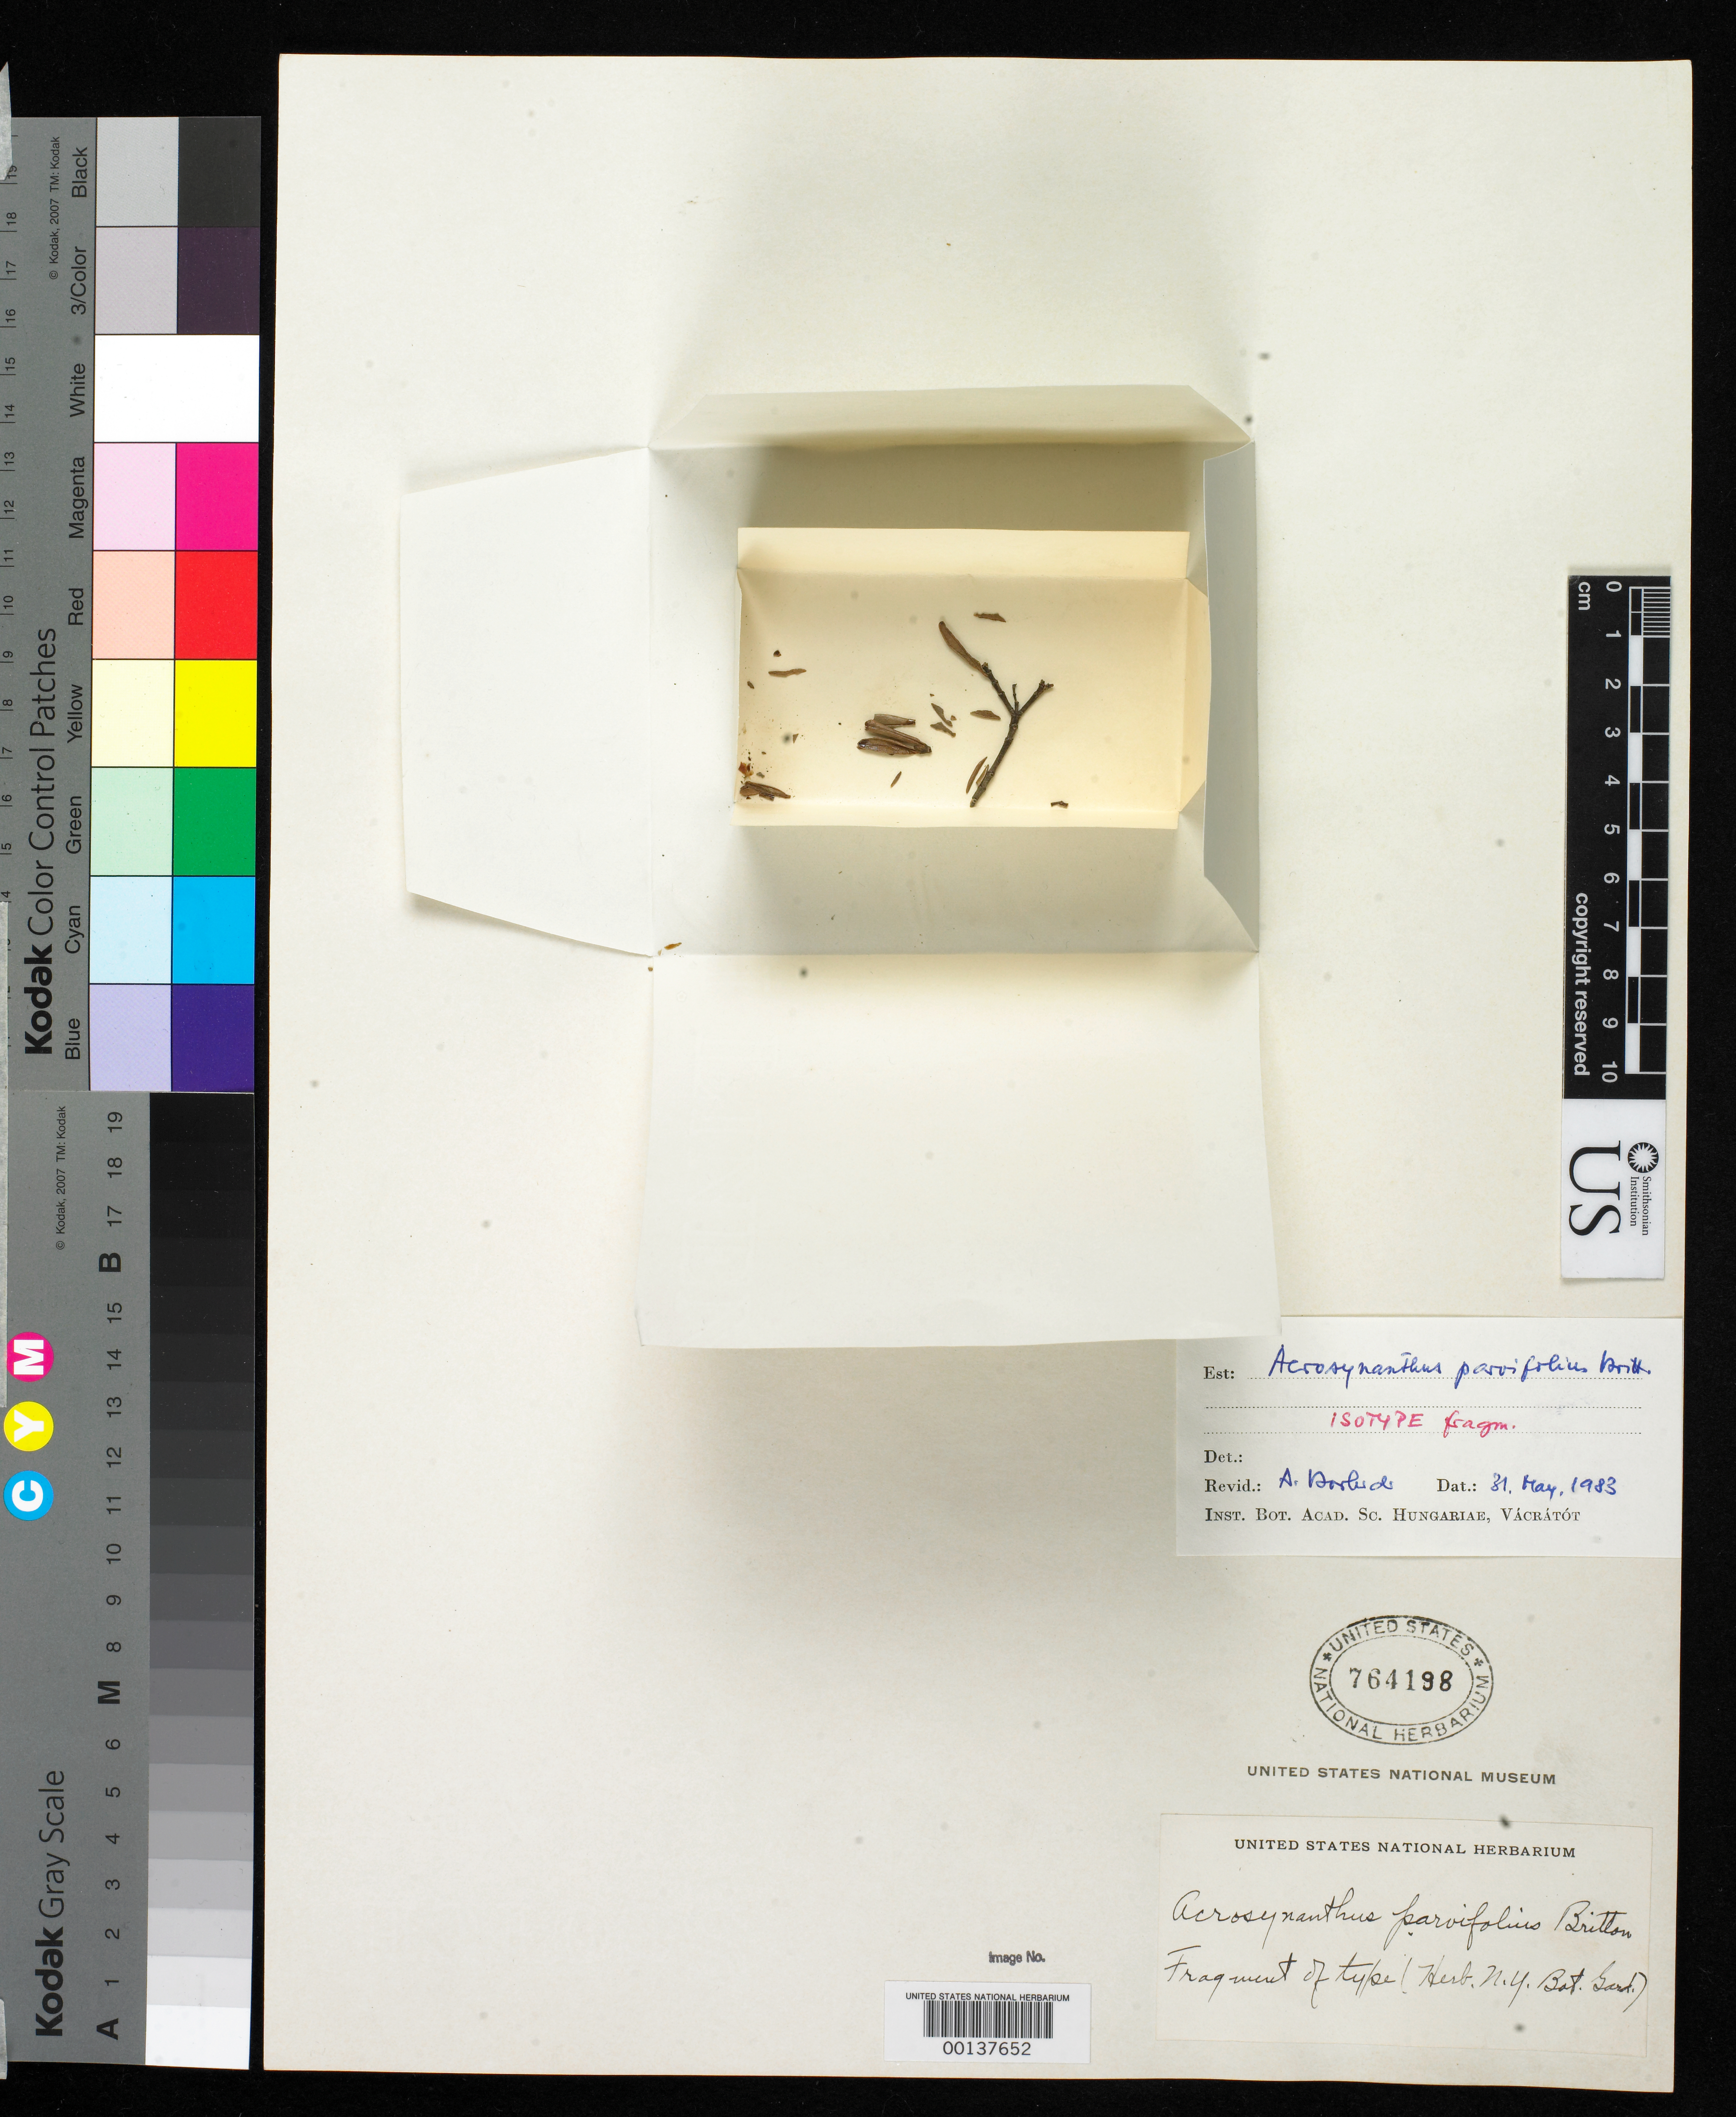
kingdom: Plantae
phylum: Tracheophyta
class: Magnoliopsida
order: Gentianales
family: Rubiaceae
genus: Acrosynanthus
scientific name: Acrosynanthus parvifolius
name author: Britton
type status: Isotype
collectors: J. A. Shafer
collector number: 3864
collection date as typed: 03 Feb 1910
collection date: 1910-02-03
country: Cuba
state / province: Oriente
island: Greater Antilles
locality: Rio Naranja near the falls.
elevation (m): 450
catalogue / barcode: US 764188